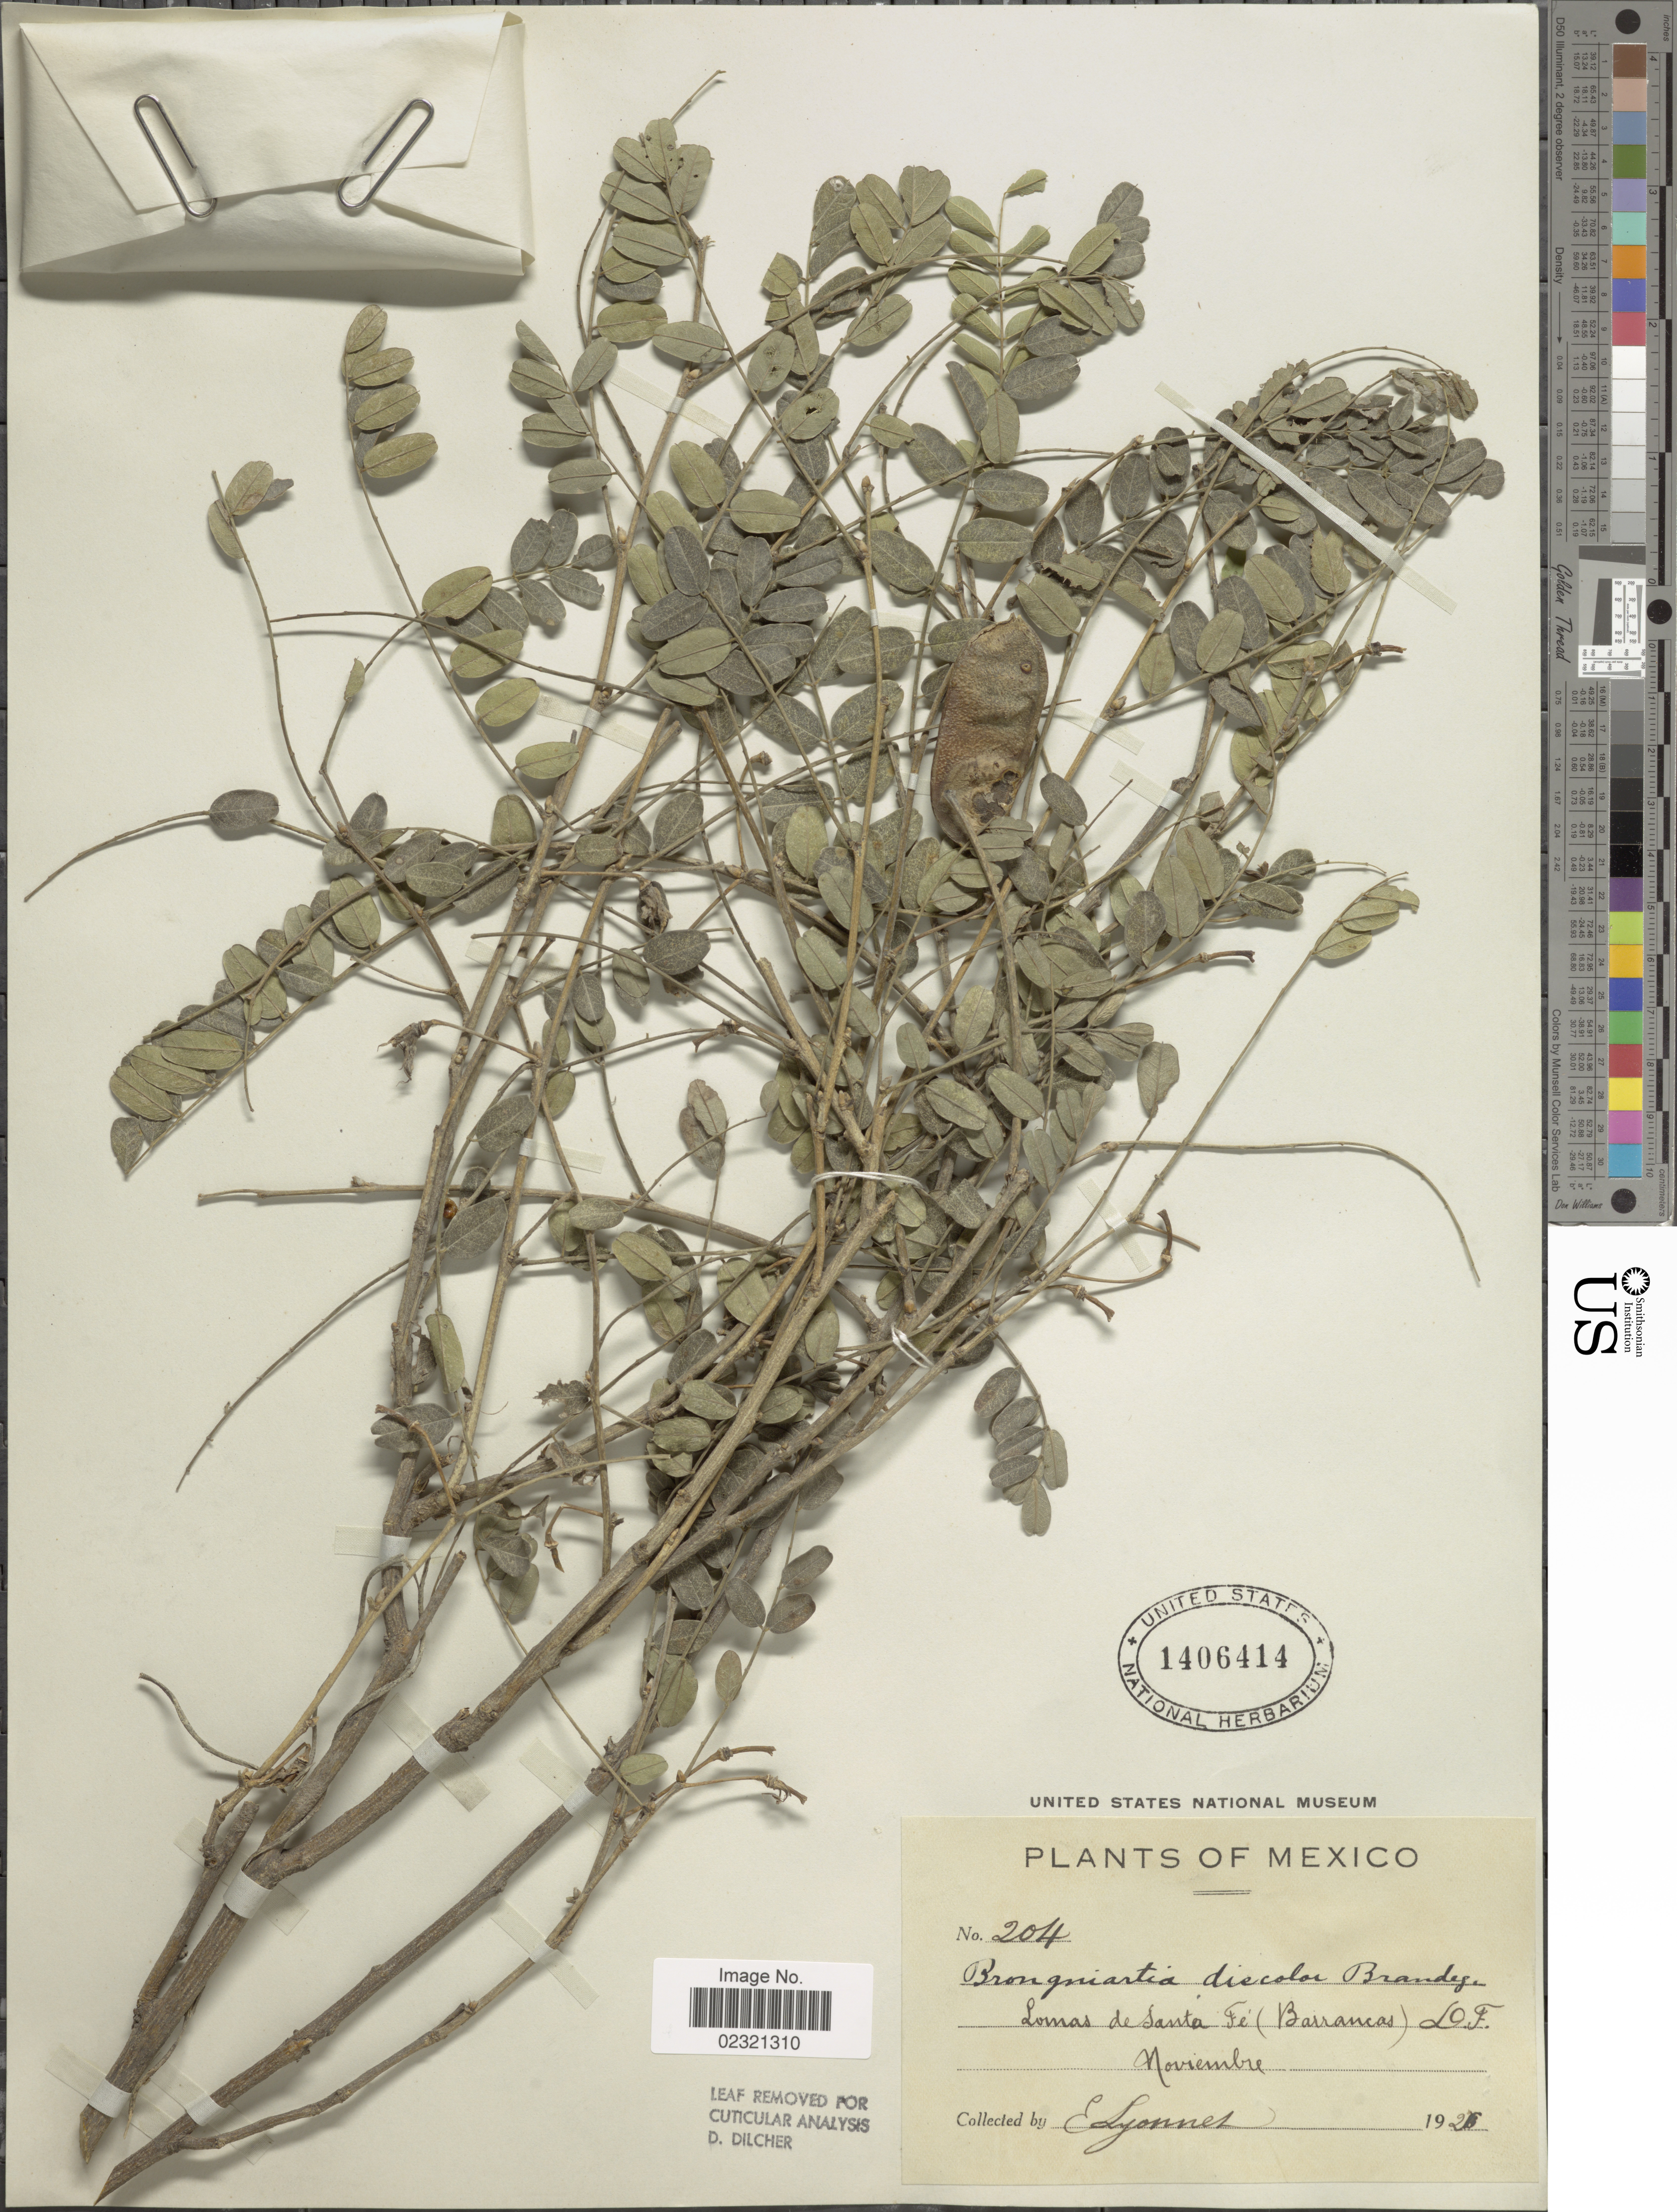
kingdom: Plantae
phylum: Tracheophyta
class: Magnoliopsida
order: Fabales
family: Fabaceae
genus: Brongniartia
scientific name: Brongniartia foliosa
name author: Hemsl.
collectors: E. Lyonnet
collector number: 204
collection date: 1920-11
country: Mexico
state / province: Distrito Federal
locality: Lomas de Santa Fe (Barrancas)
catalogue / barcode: US 1406414